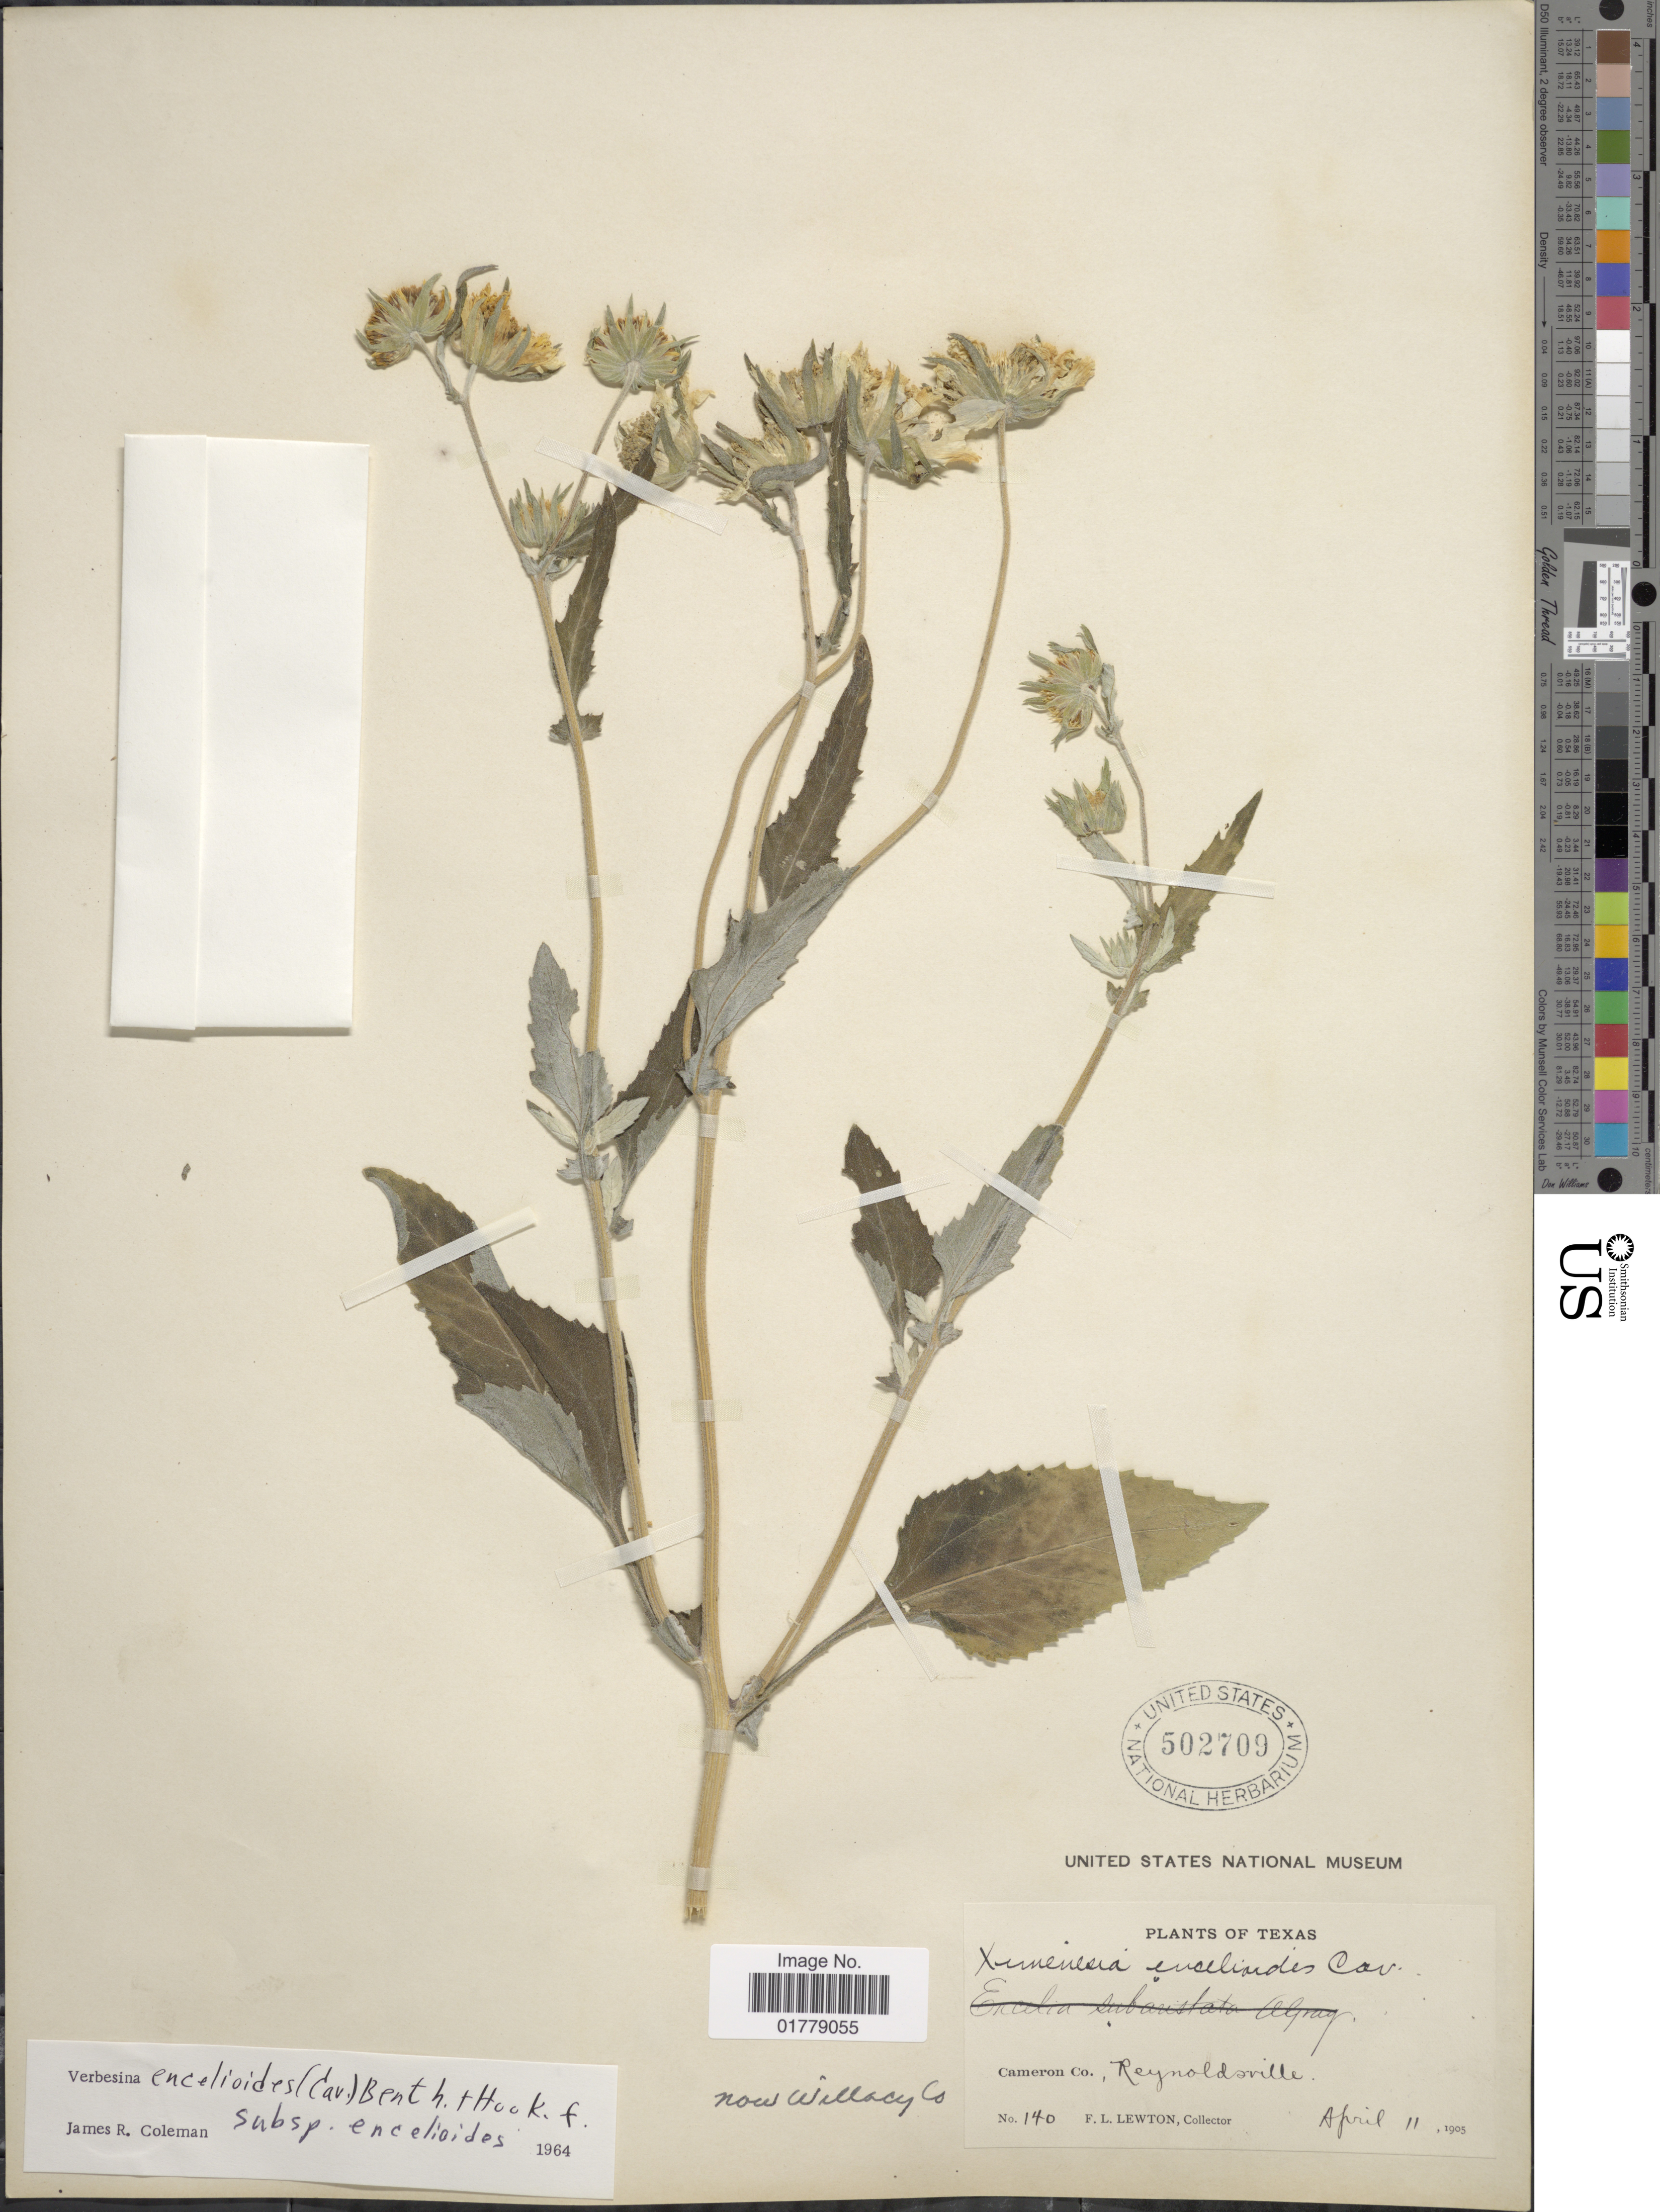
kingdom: Plantae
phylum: Tracheophyta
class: Magnoliopsida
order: Asterales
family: Asteraceae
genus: Verbesina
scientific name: Verbesina encelioides subsp. encelioides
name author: (Cav.) Benth. & Hook.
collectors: F. L. Lewton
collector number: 140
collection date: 1905-04-11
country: United States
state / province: Texas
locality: Cameron Co., Reynoldsville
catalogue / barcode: US 502709